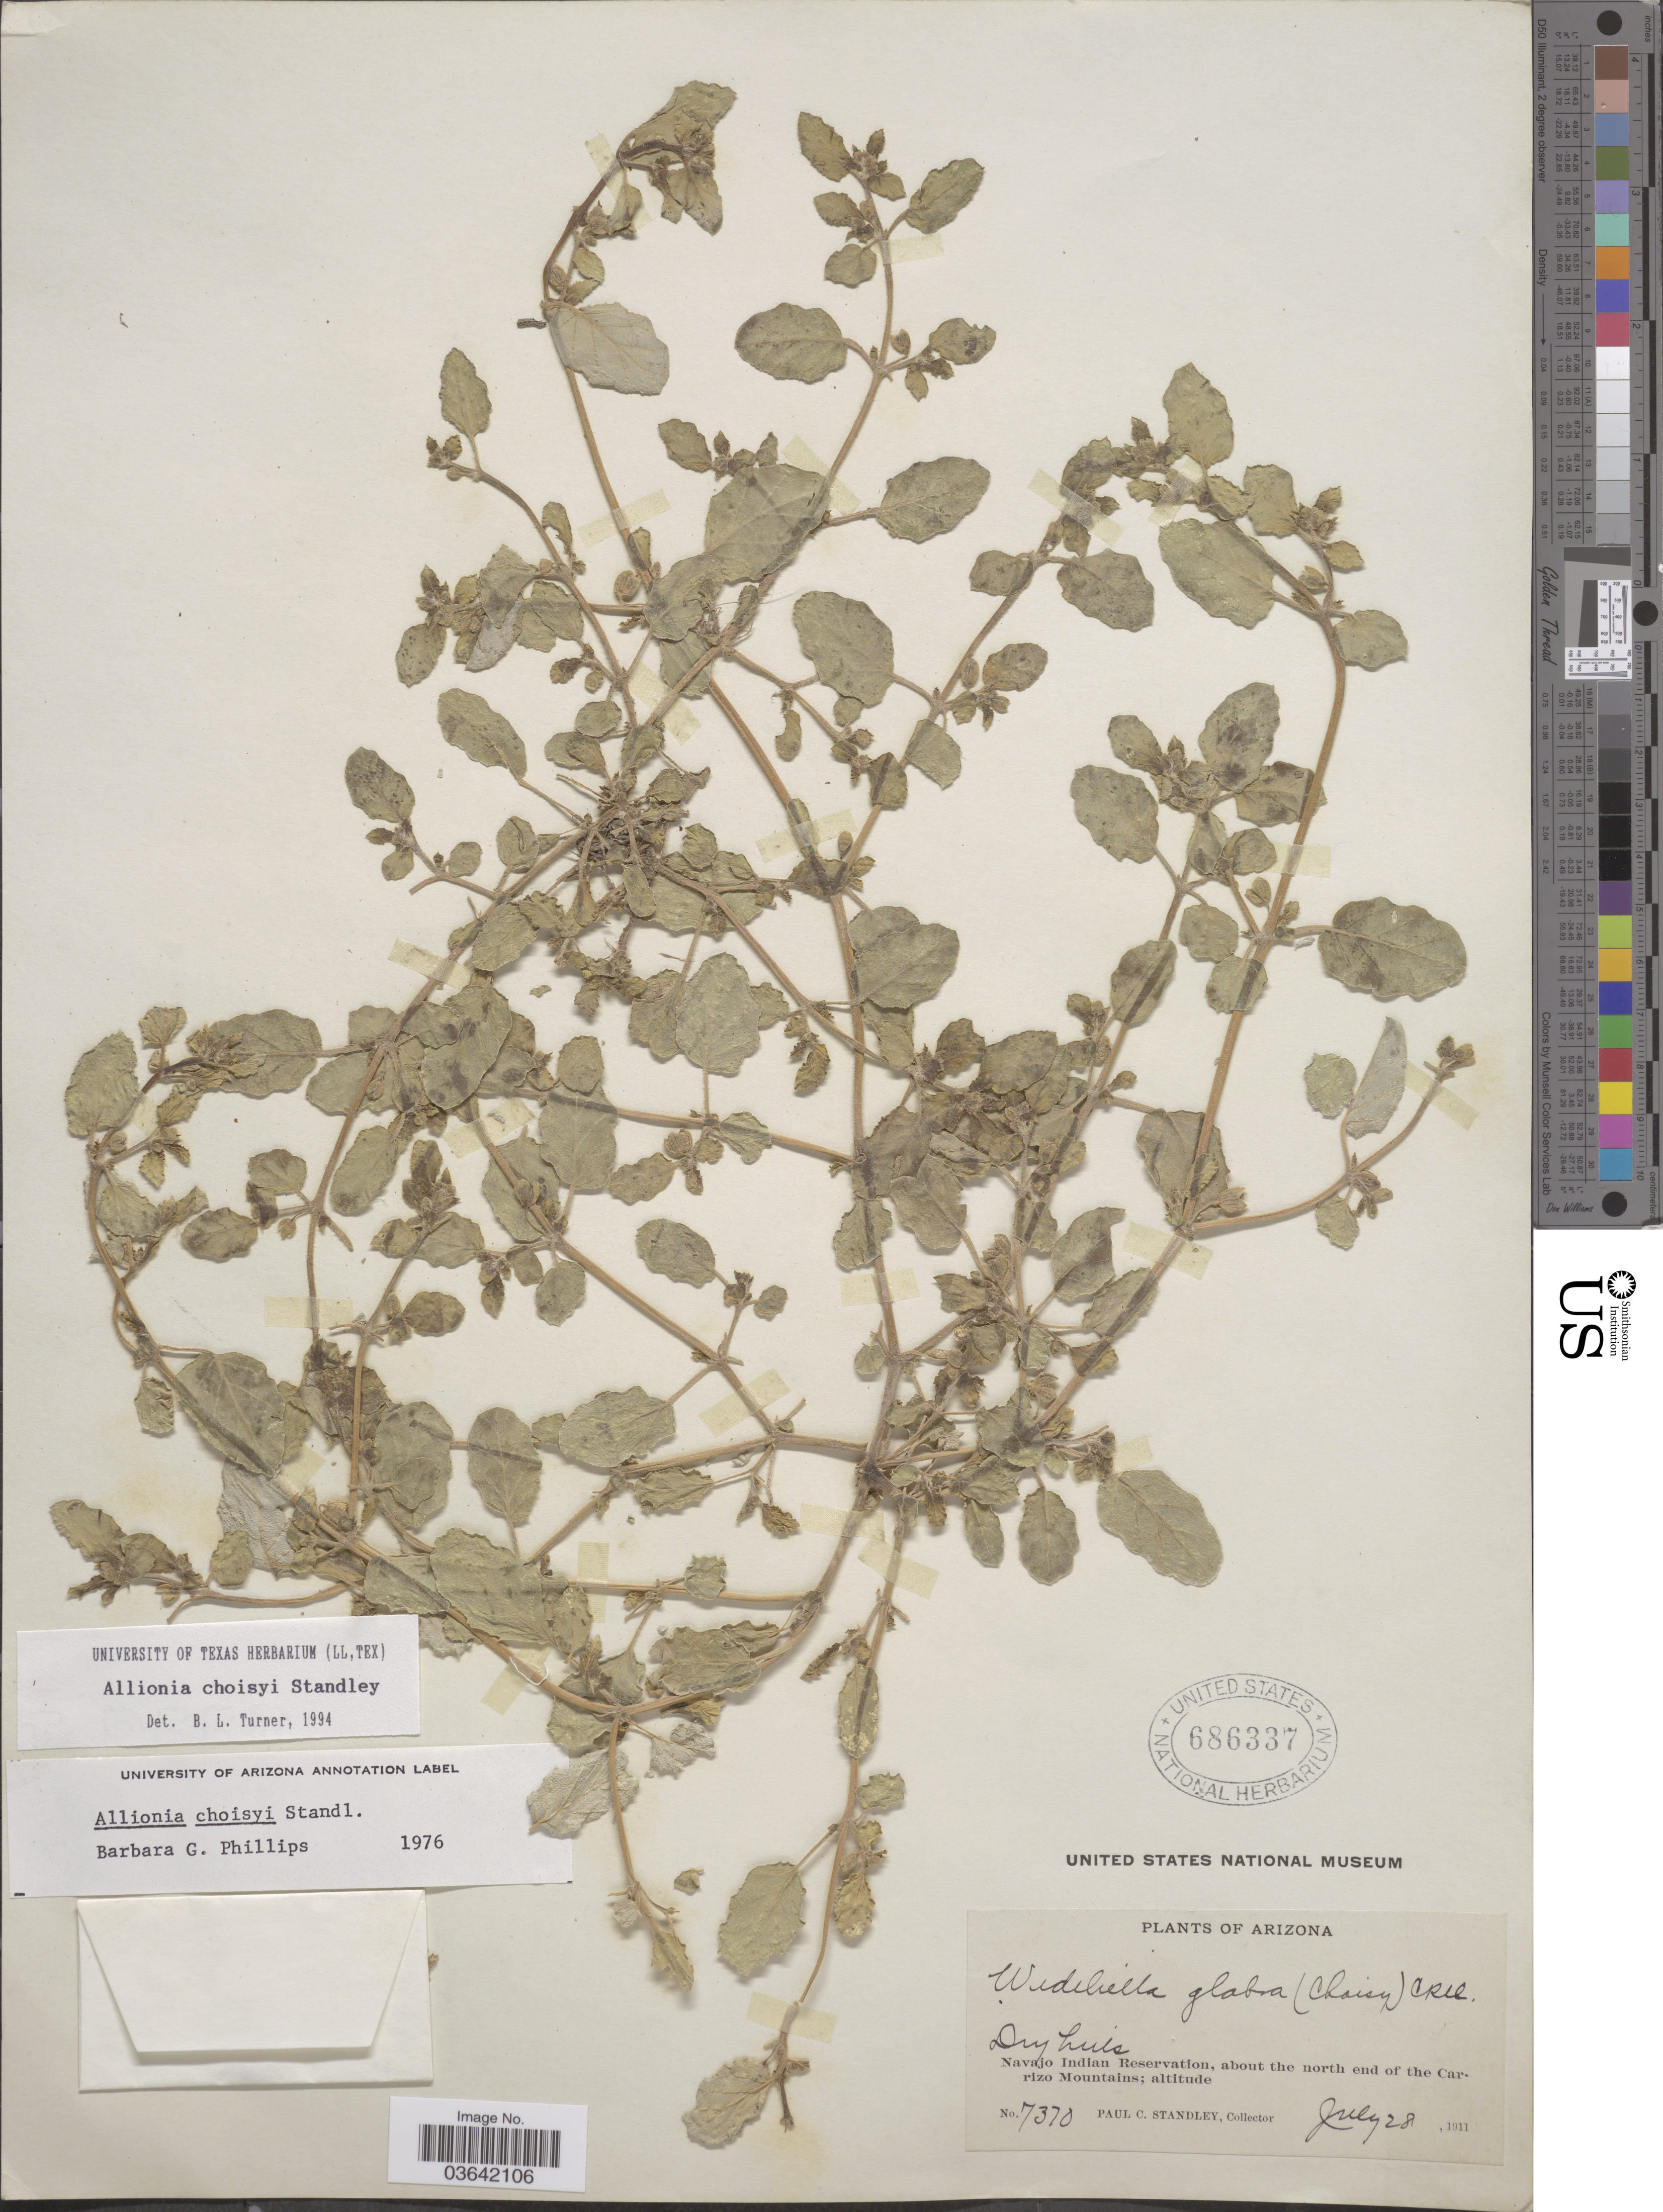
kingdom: Plantae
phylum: Tracheophyta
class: Magnoliopsida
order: Caryophyllales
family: Nyctaginaceae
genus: Allionia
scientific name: Allionia choisyi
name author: Standl.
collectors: P. C. Standley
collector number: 7370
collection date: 1911-07-28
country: United States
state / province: Arizona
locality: Navajo Indian Reservation, about the north end of the Carrizo Mountains.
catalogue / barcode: US 686337